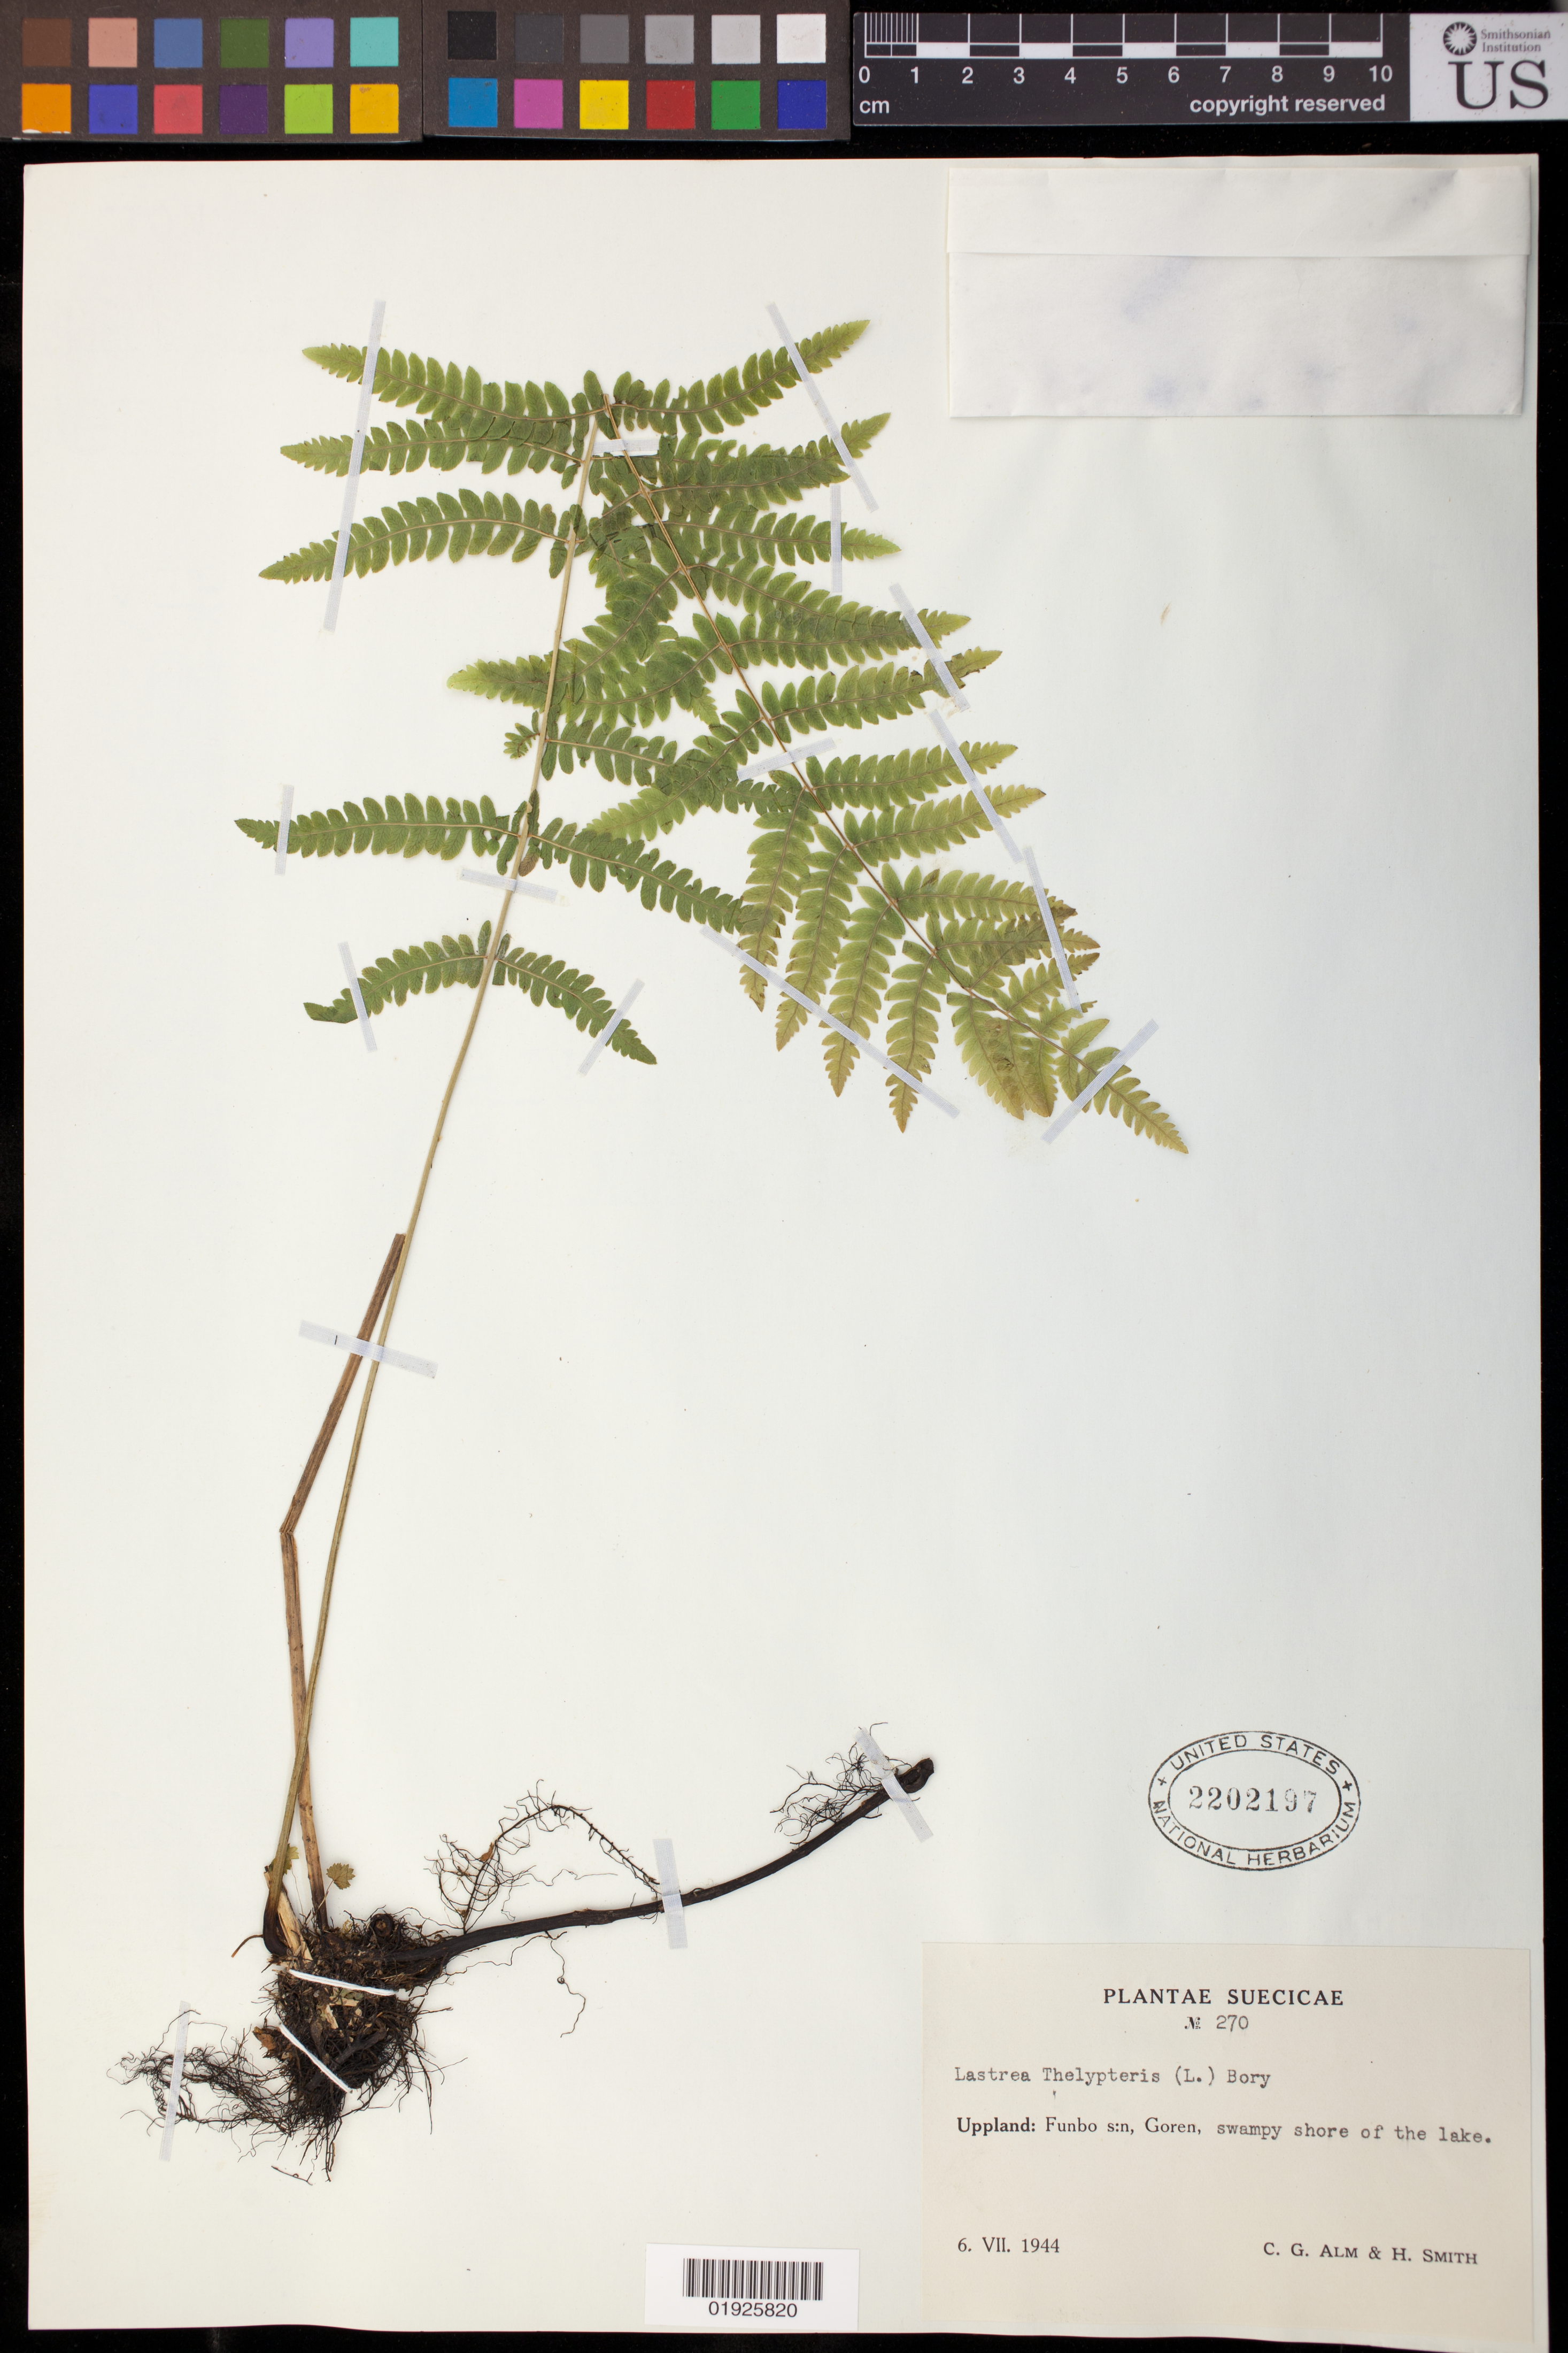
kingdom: Plantae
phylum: Tracheophyta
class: Polypodiopsida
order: Polypodiales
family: Thelypteridaceae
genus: Thelypteris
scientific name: Thelypteris palustris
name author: (Salisb.) Schott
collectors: C. G. Alm & H. Smith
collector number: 270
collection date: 1944-07-06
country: Sweden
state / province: Stockholm / Uppsala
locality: Funbo s:n, Goren.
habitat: Swampy shore of the lake.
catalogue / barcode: US 2202197